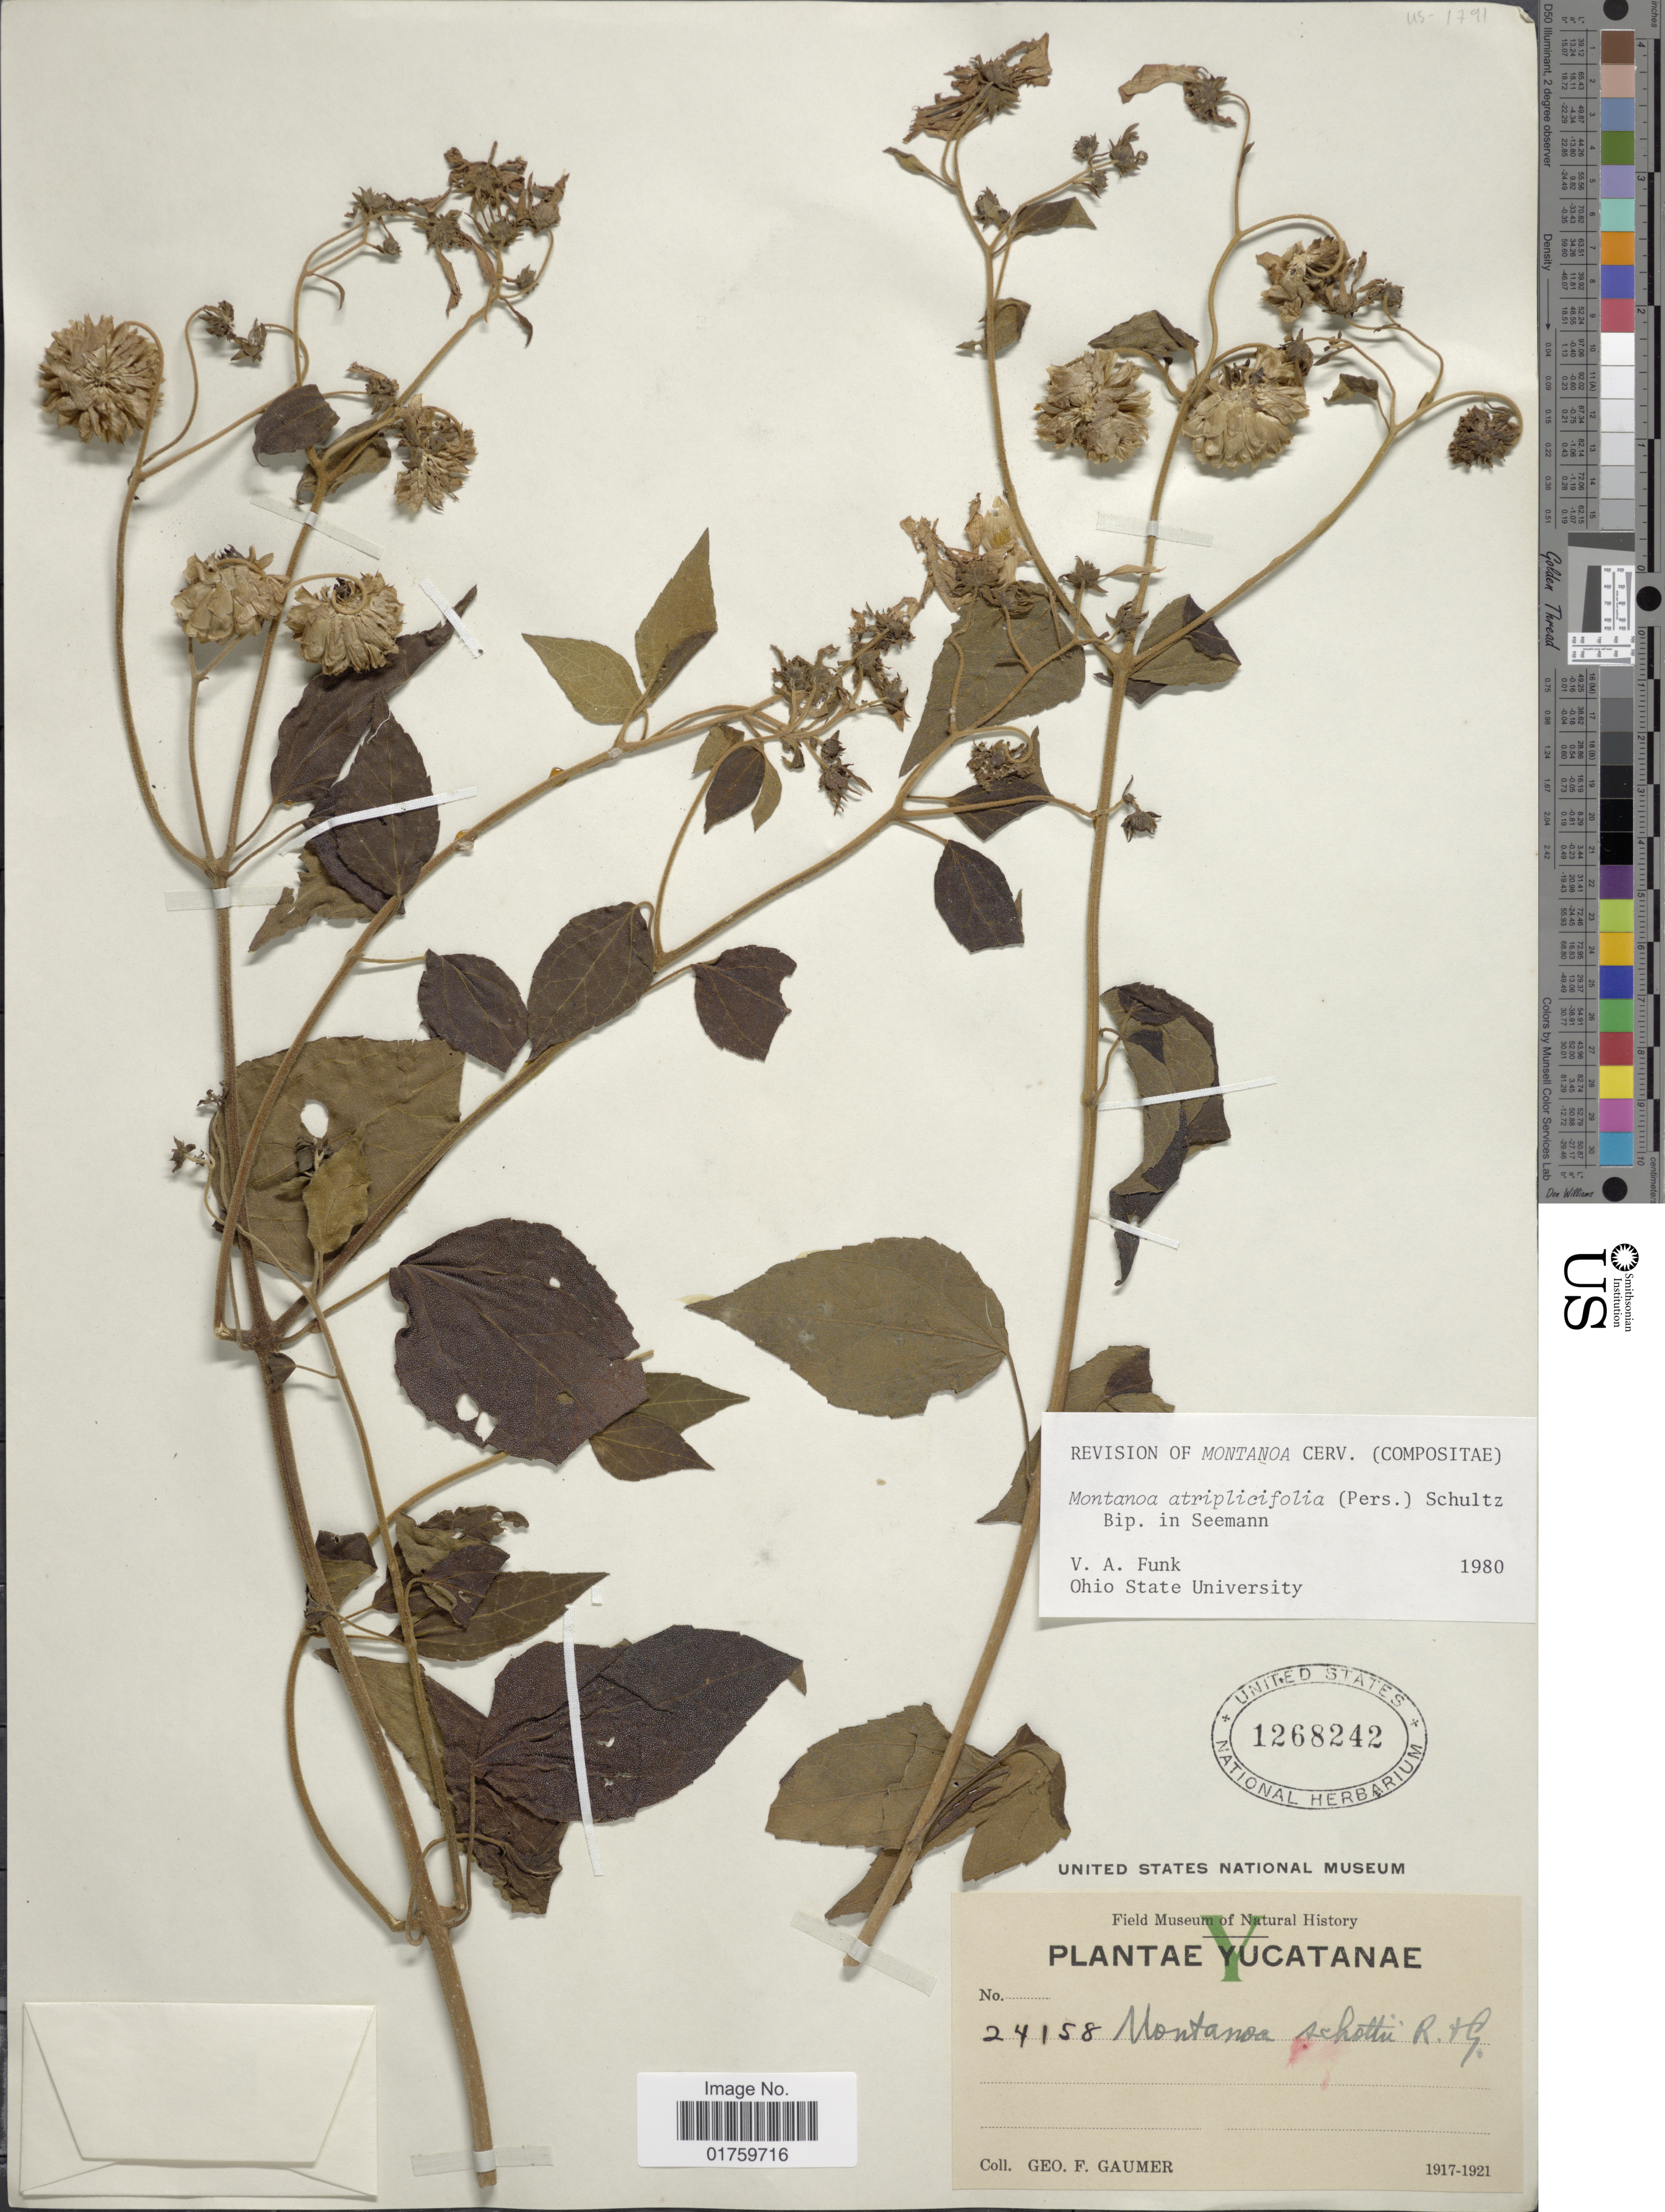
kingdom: Plantae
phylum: Tracheophyta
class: Magnoliopsida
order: Asterales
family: Asteraceae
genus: Montanoa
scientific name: Montanoa atriplicifolia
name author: (Pers.) Sch. Bip.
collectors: G. F. Gaumer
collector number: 24158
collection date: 1917/1921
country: Mexico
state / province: Yucatán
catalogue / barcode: US 1268242